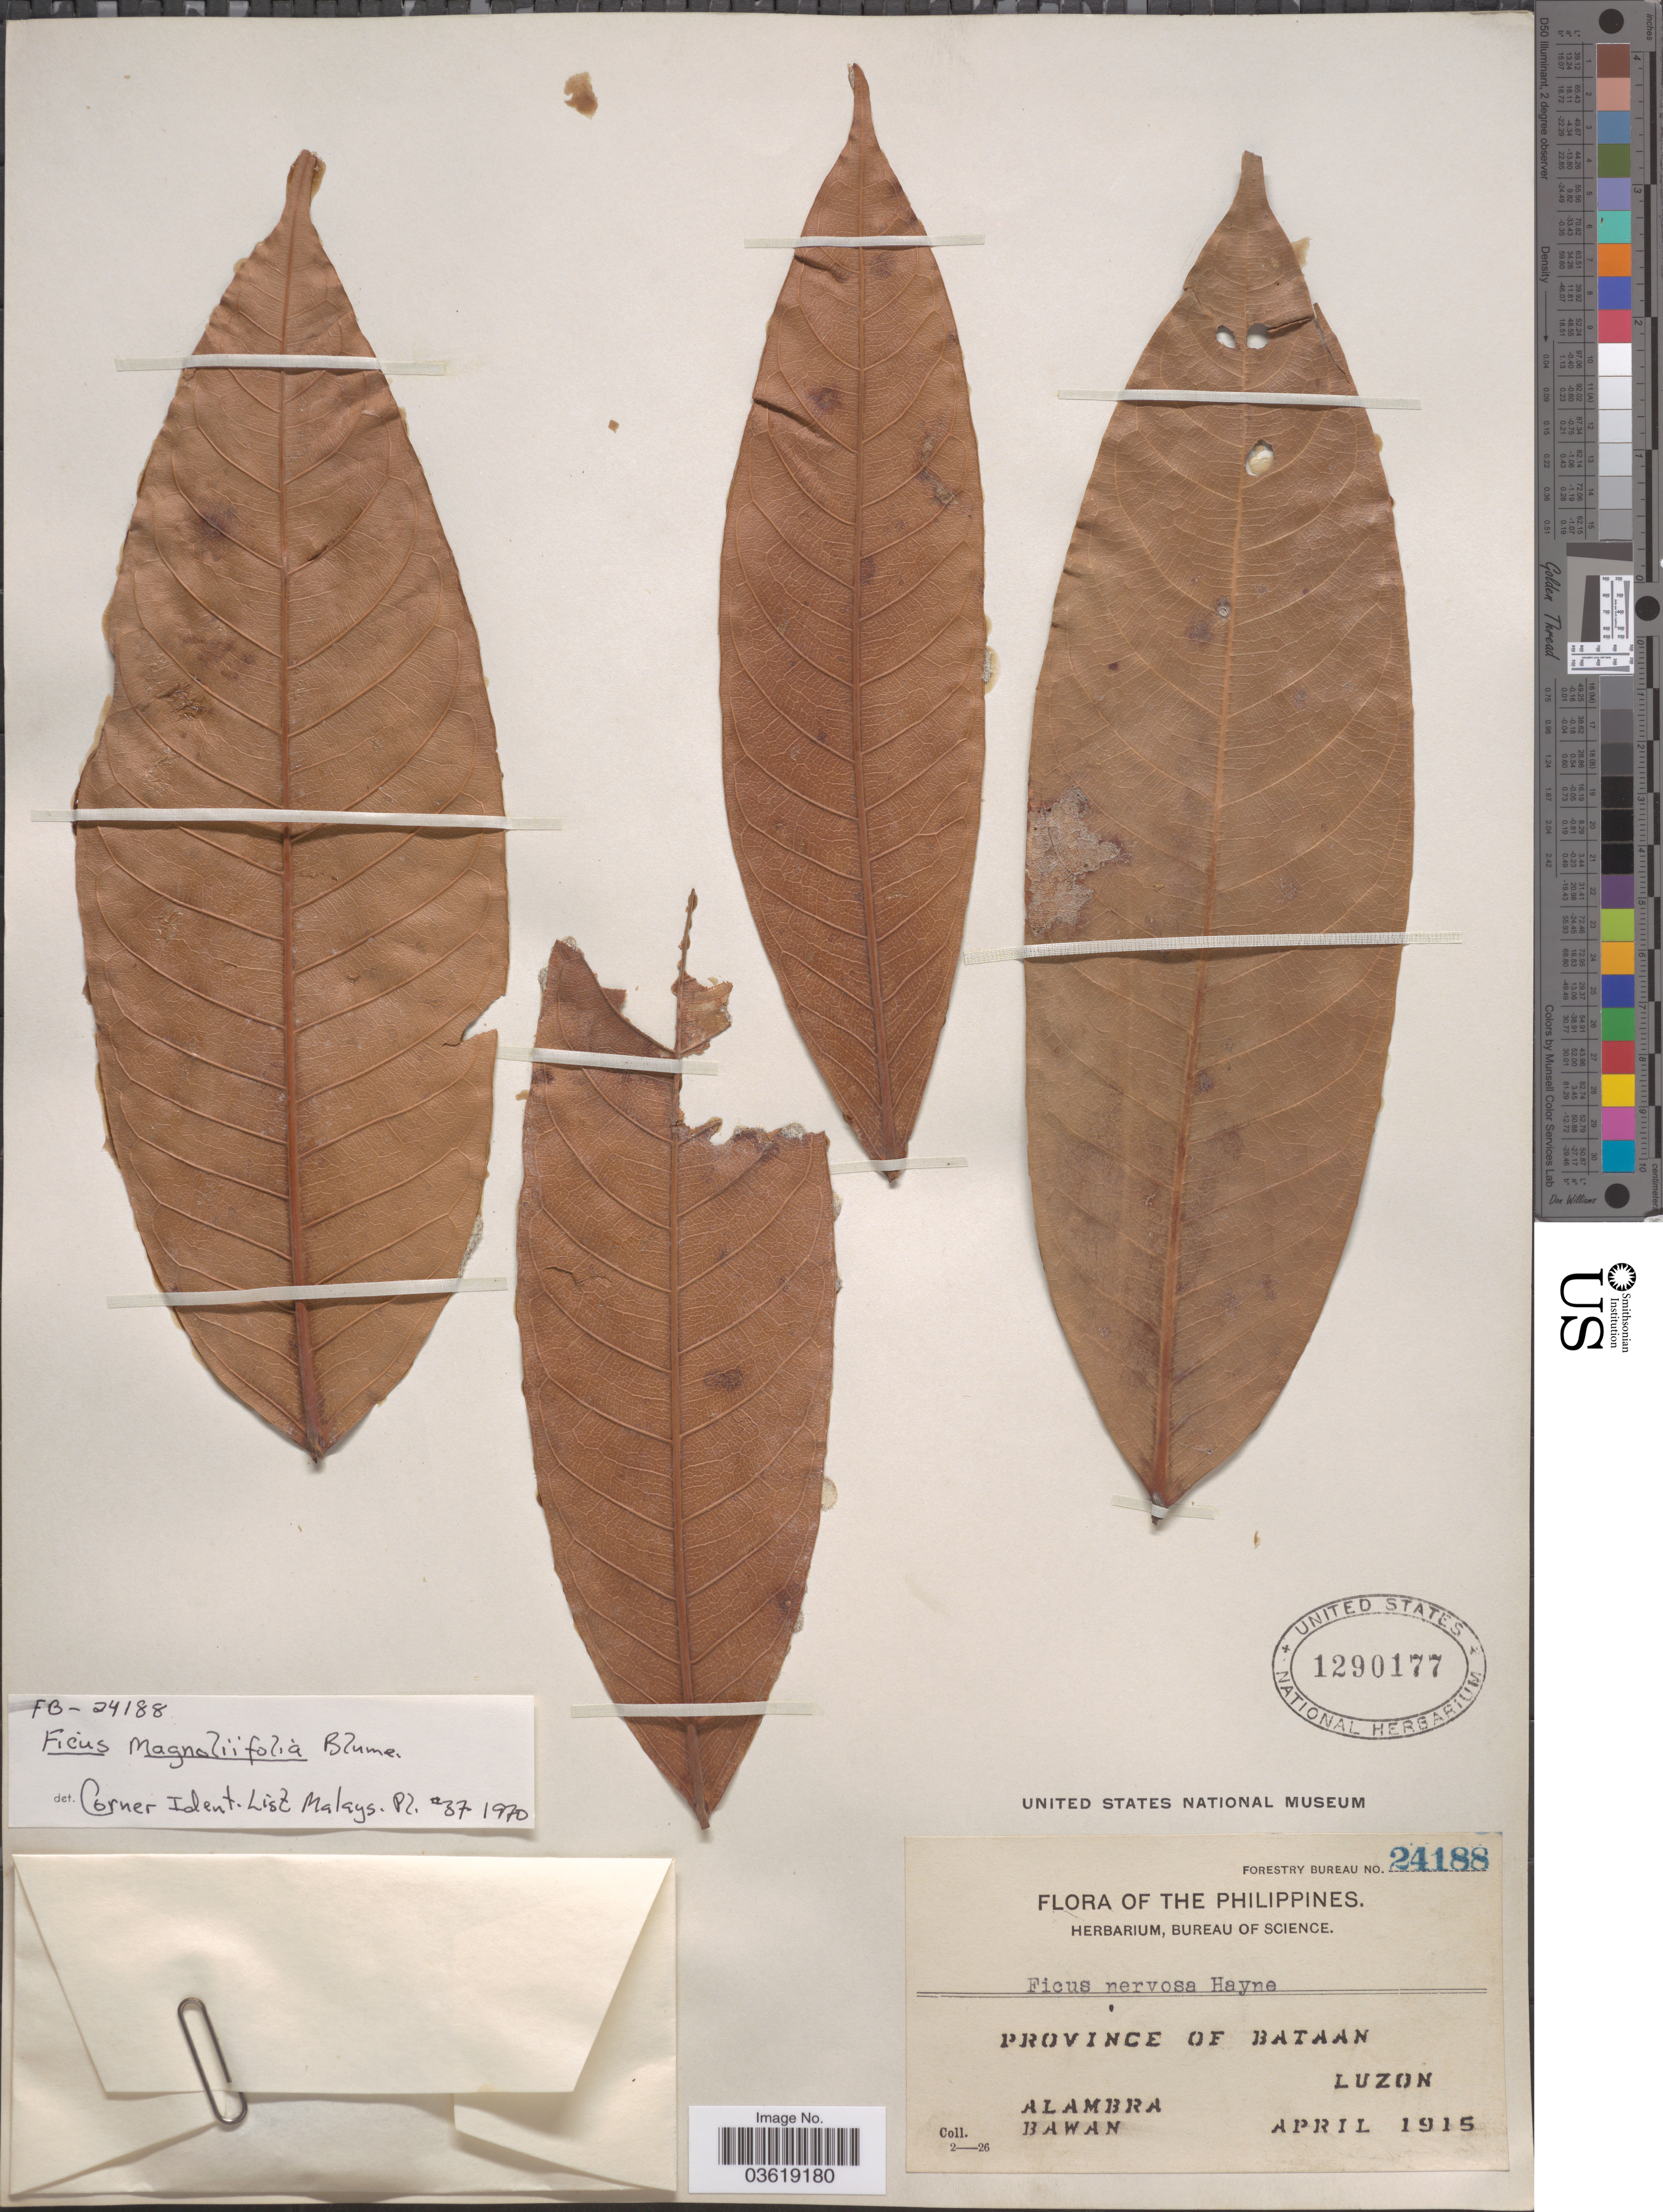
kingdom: Plantae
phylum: Tracheophyta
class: Magnoliopsida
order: Rosales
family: Moraceae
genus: Ficus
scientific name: Ficus magnoliifolia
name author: Blume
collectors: -. Alambra & Bawan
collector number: Forestry Bureau 24188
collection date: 1915-04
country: Philippines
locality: Province of Bataan, Luzon.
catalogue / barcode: US 1290177